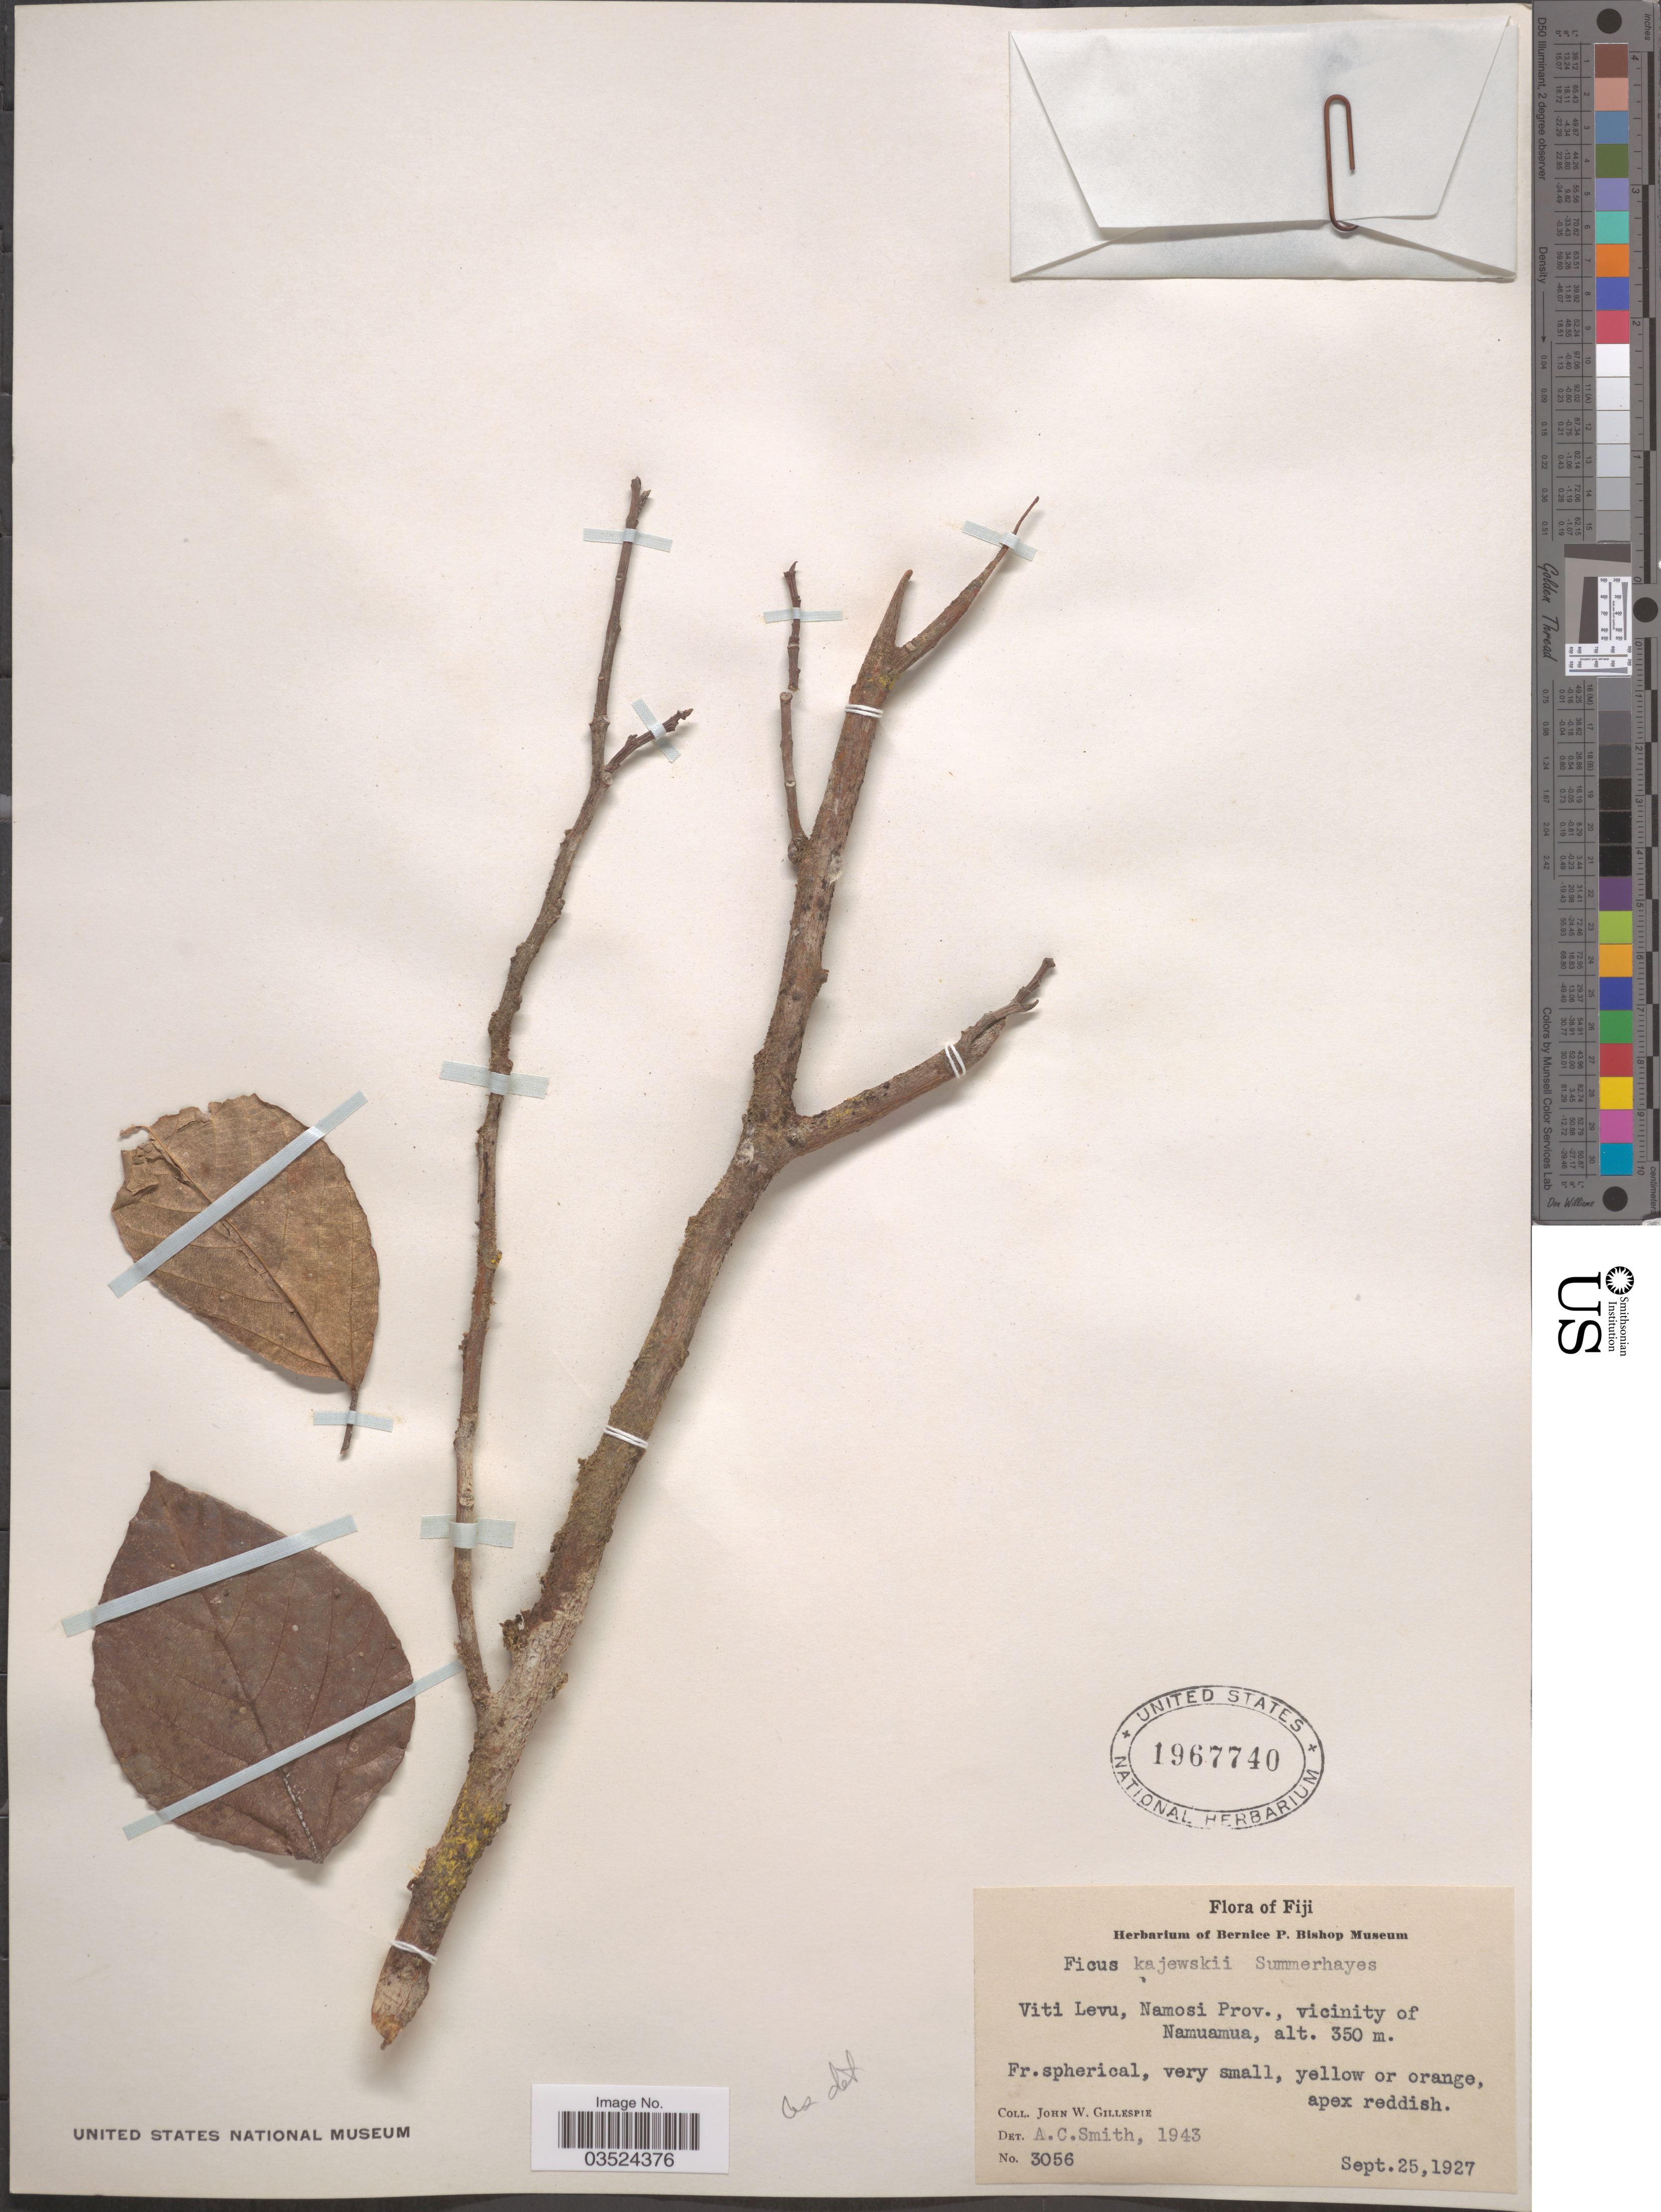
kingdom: Plantae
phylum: Tracheophyta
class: Magnoliopsida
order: Rosales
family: Moraceae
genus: Ficus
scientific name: Ficus storckii var. kajewskii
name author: Seem.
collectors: J. W. Gillespie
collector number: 3056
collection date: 1927-09-25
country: Fiji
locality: Viti Levu, Namosi Prov., vicinity of Namuamua.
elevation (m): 350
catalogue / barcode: US 1967740